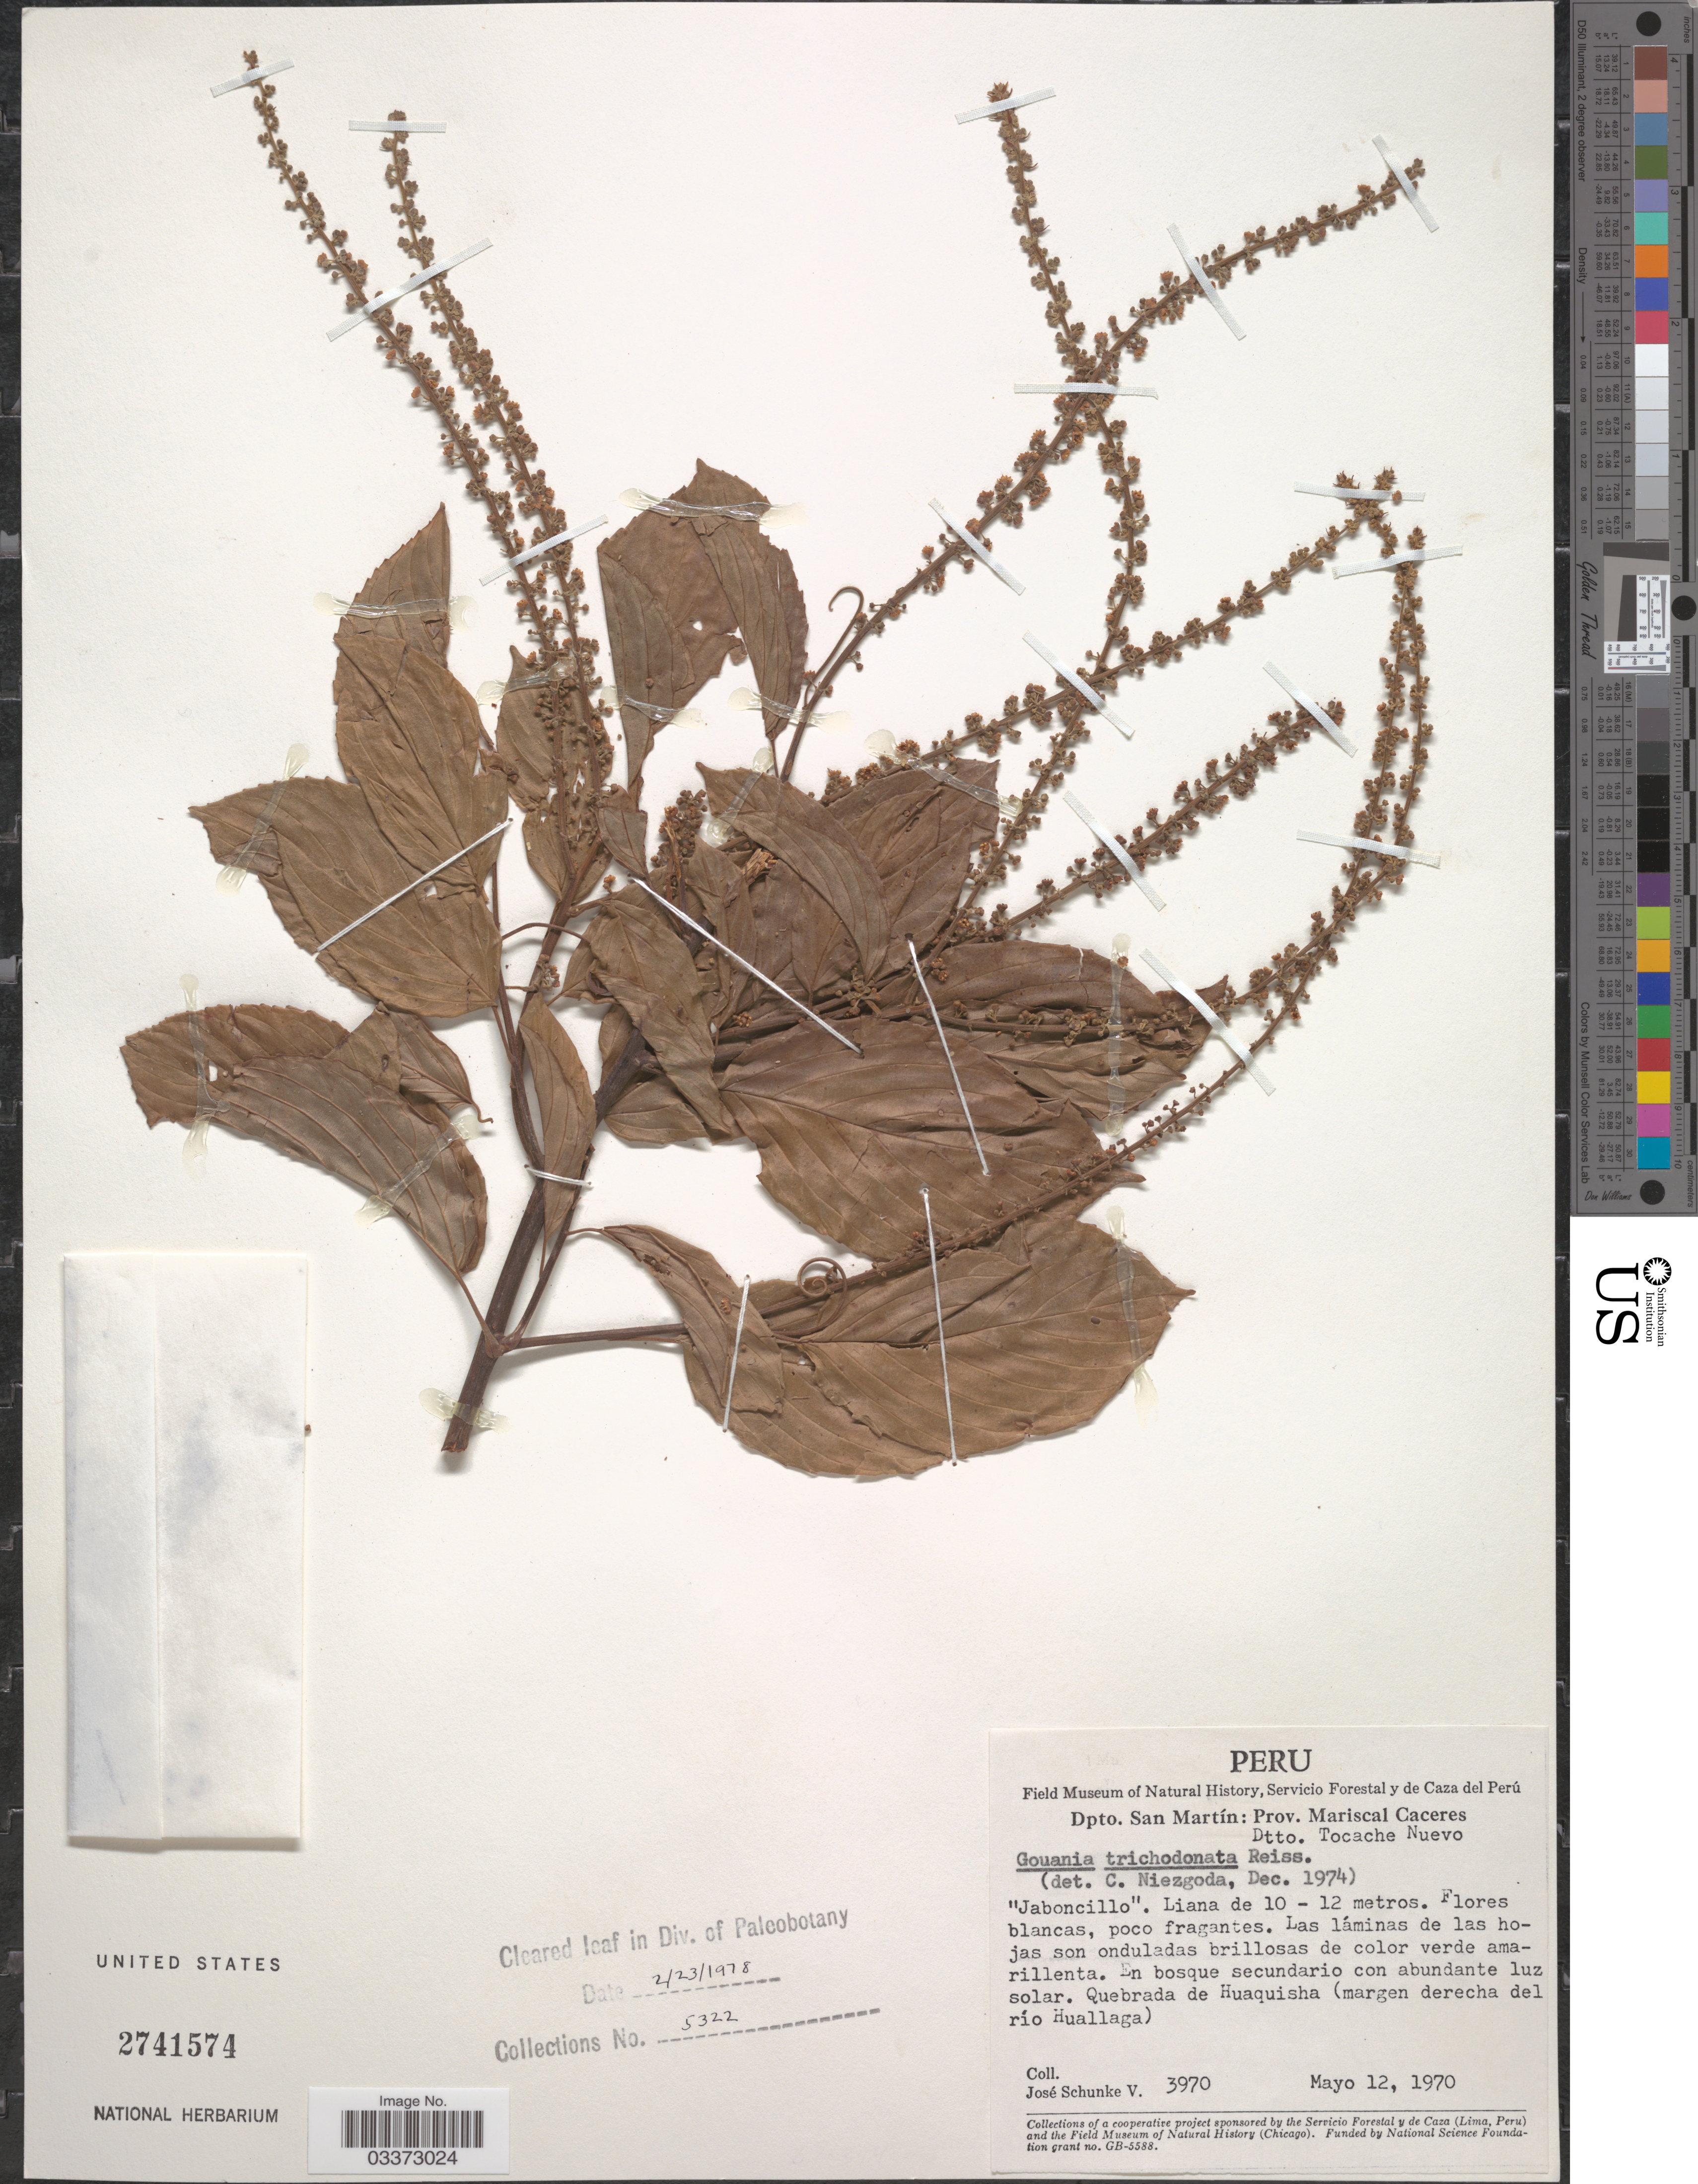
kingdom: Plantae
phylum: Tracheophyta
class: Magnoliopsida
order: Rosales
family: Rhamnaceae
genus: Gouania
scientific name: Gouania trichodonta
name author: Reissek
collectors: J. Schunke Vigo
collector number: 3970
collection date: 1970-05-12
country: Peru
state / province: San Martín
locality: Dpto. San Martín: Prov. Mariscal Caceres. Dtto. Tocache Nuevo. Quebrada de Huaquisha (margen derecha del río Huallaga).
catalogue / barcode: US 2741574